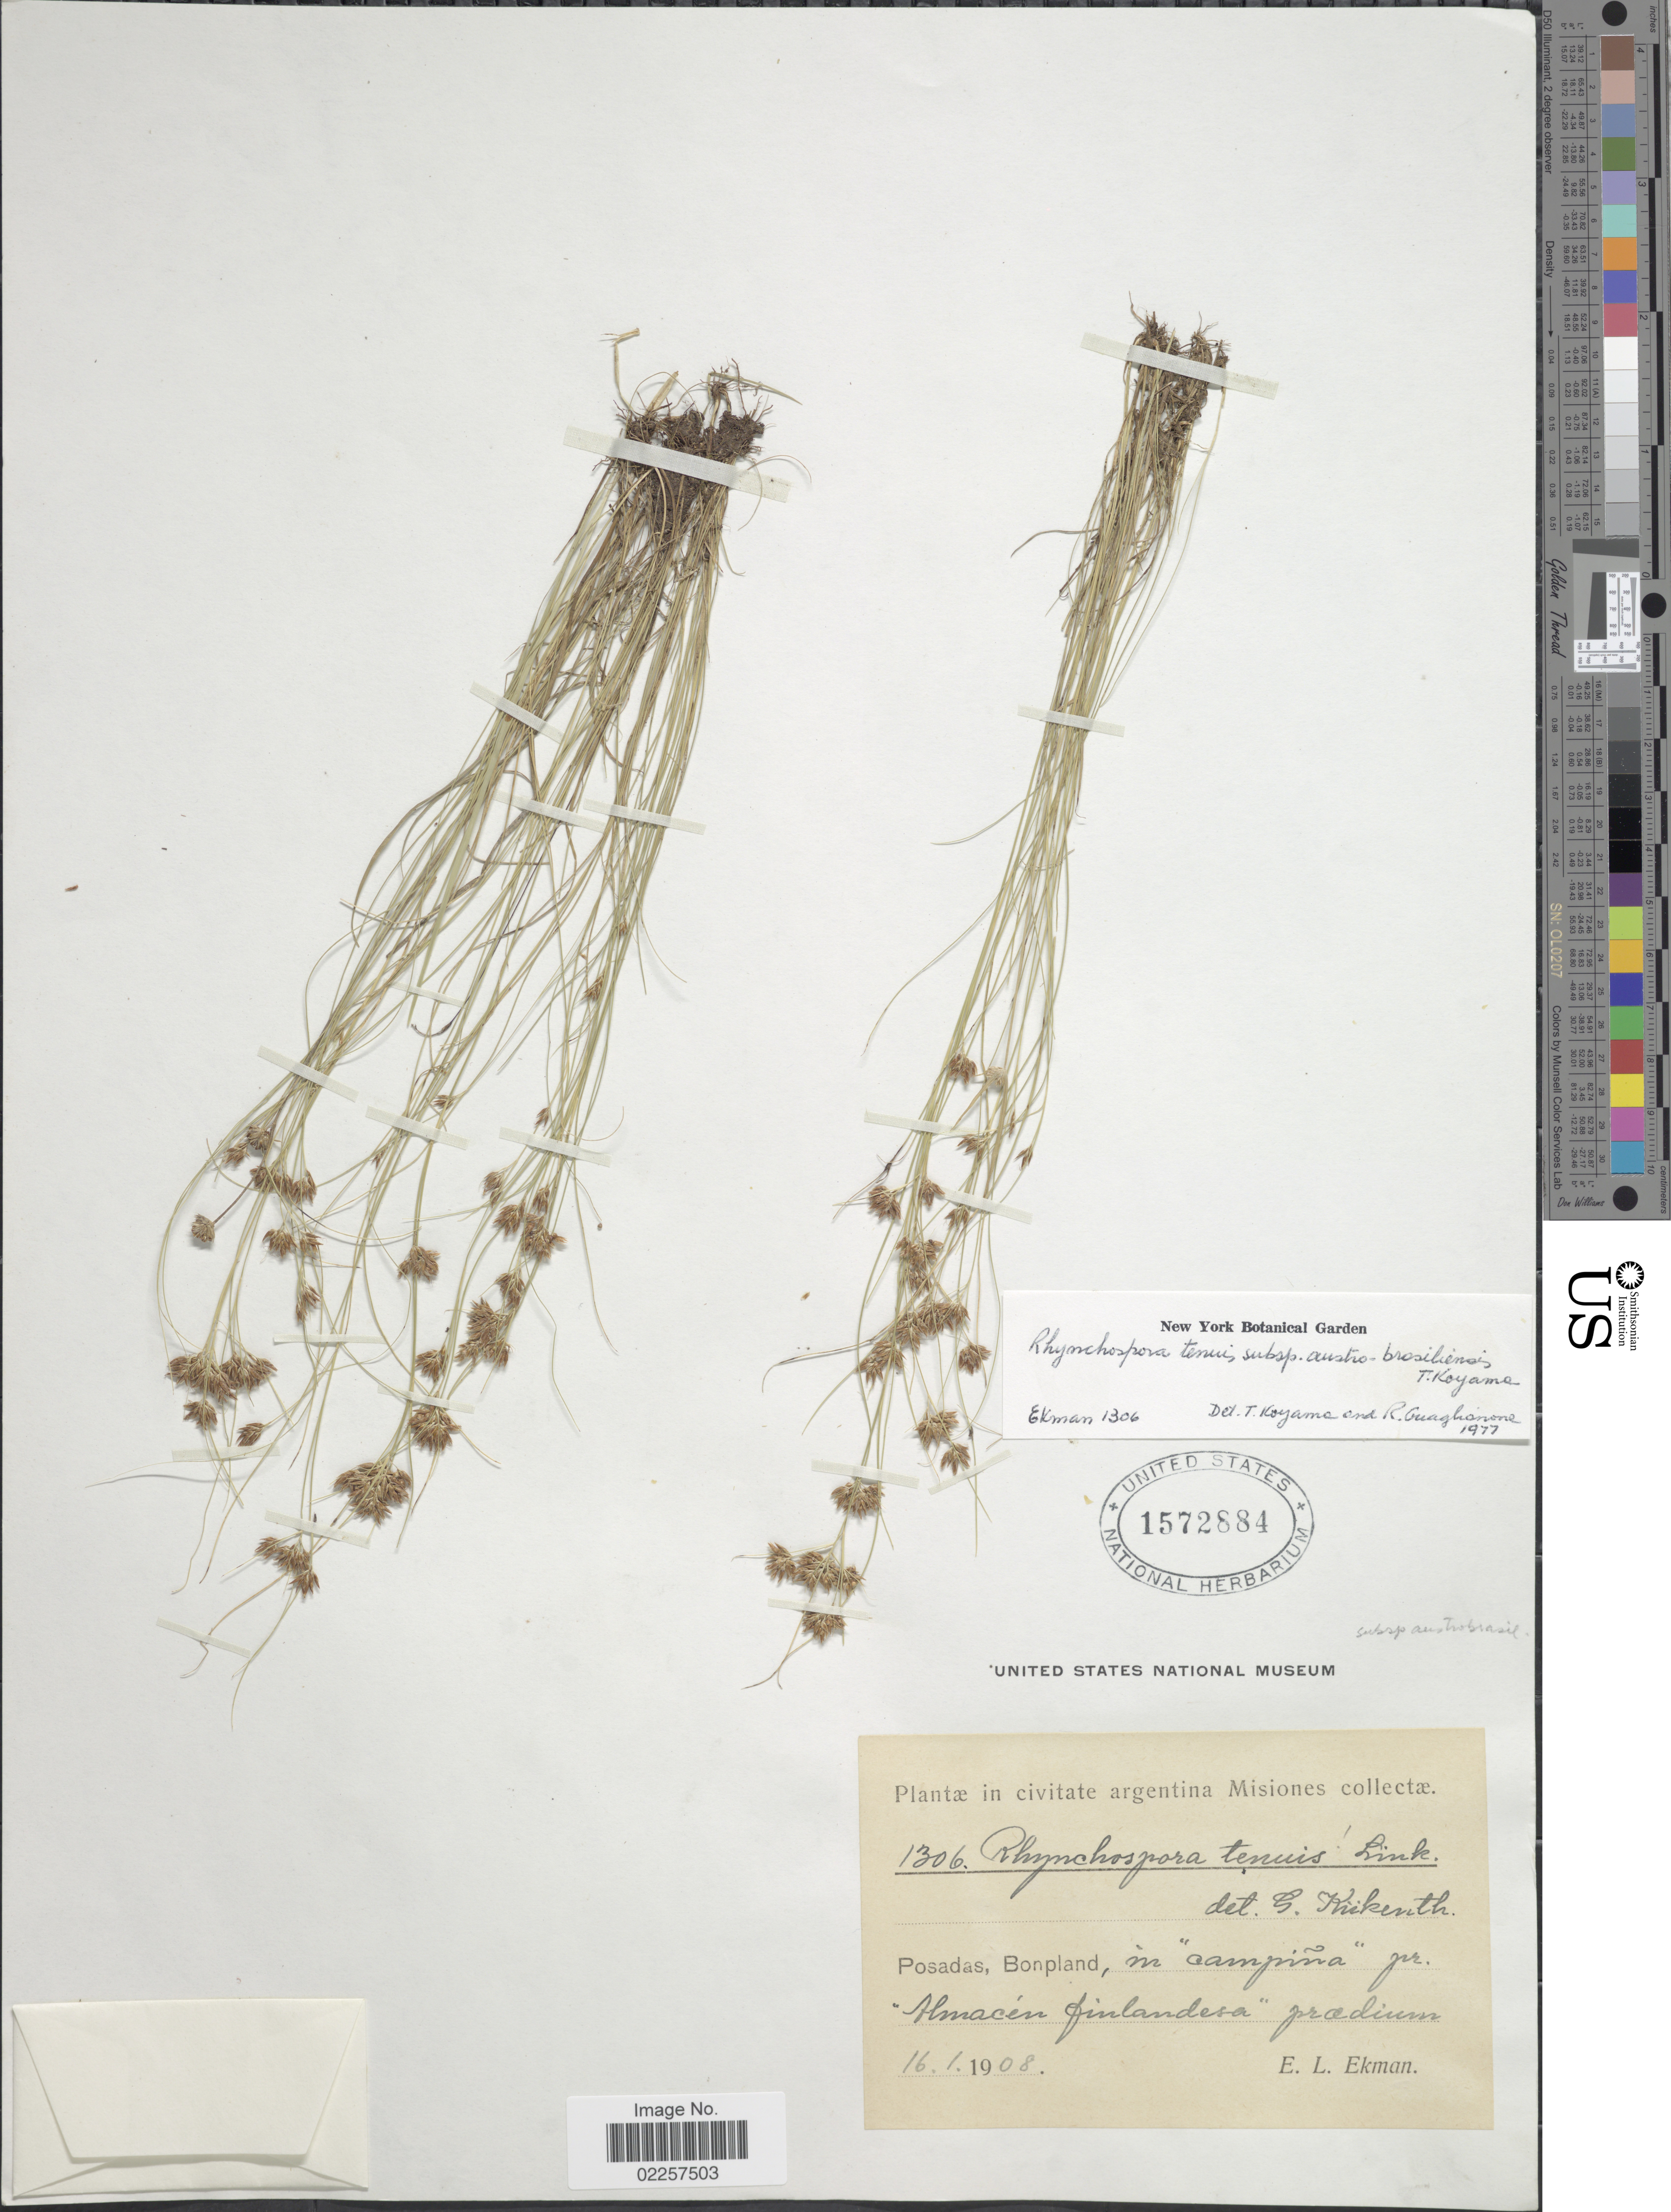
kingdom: Plantae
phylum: Tracheophyta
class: Liliopsida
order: Poales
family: Cyperaceae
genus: Rhynchospora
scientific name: Rhynchospora tenuis subsp. austro-brasiliensis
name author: T. Koyama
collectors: E. L. Ekman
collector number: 1306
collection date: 1908-01-16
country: Argentina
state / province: Misiones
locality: Posadas, Bonpland, in "campina" pr. Almacen finlandesa"" pradium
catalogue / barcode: US 1572884